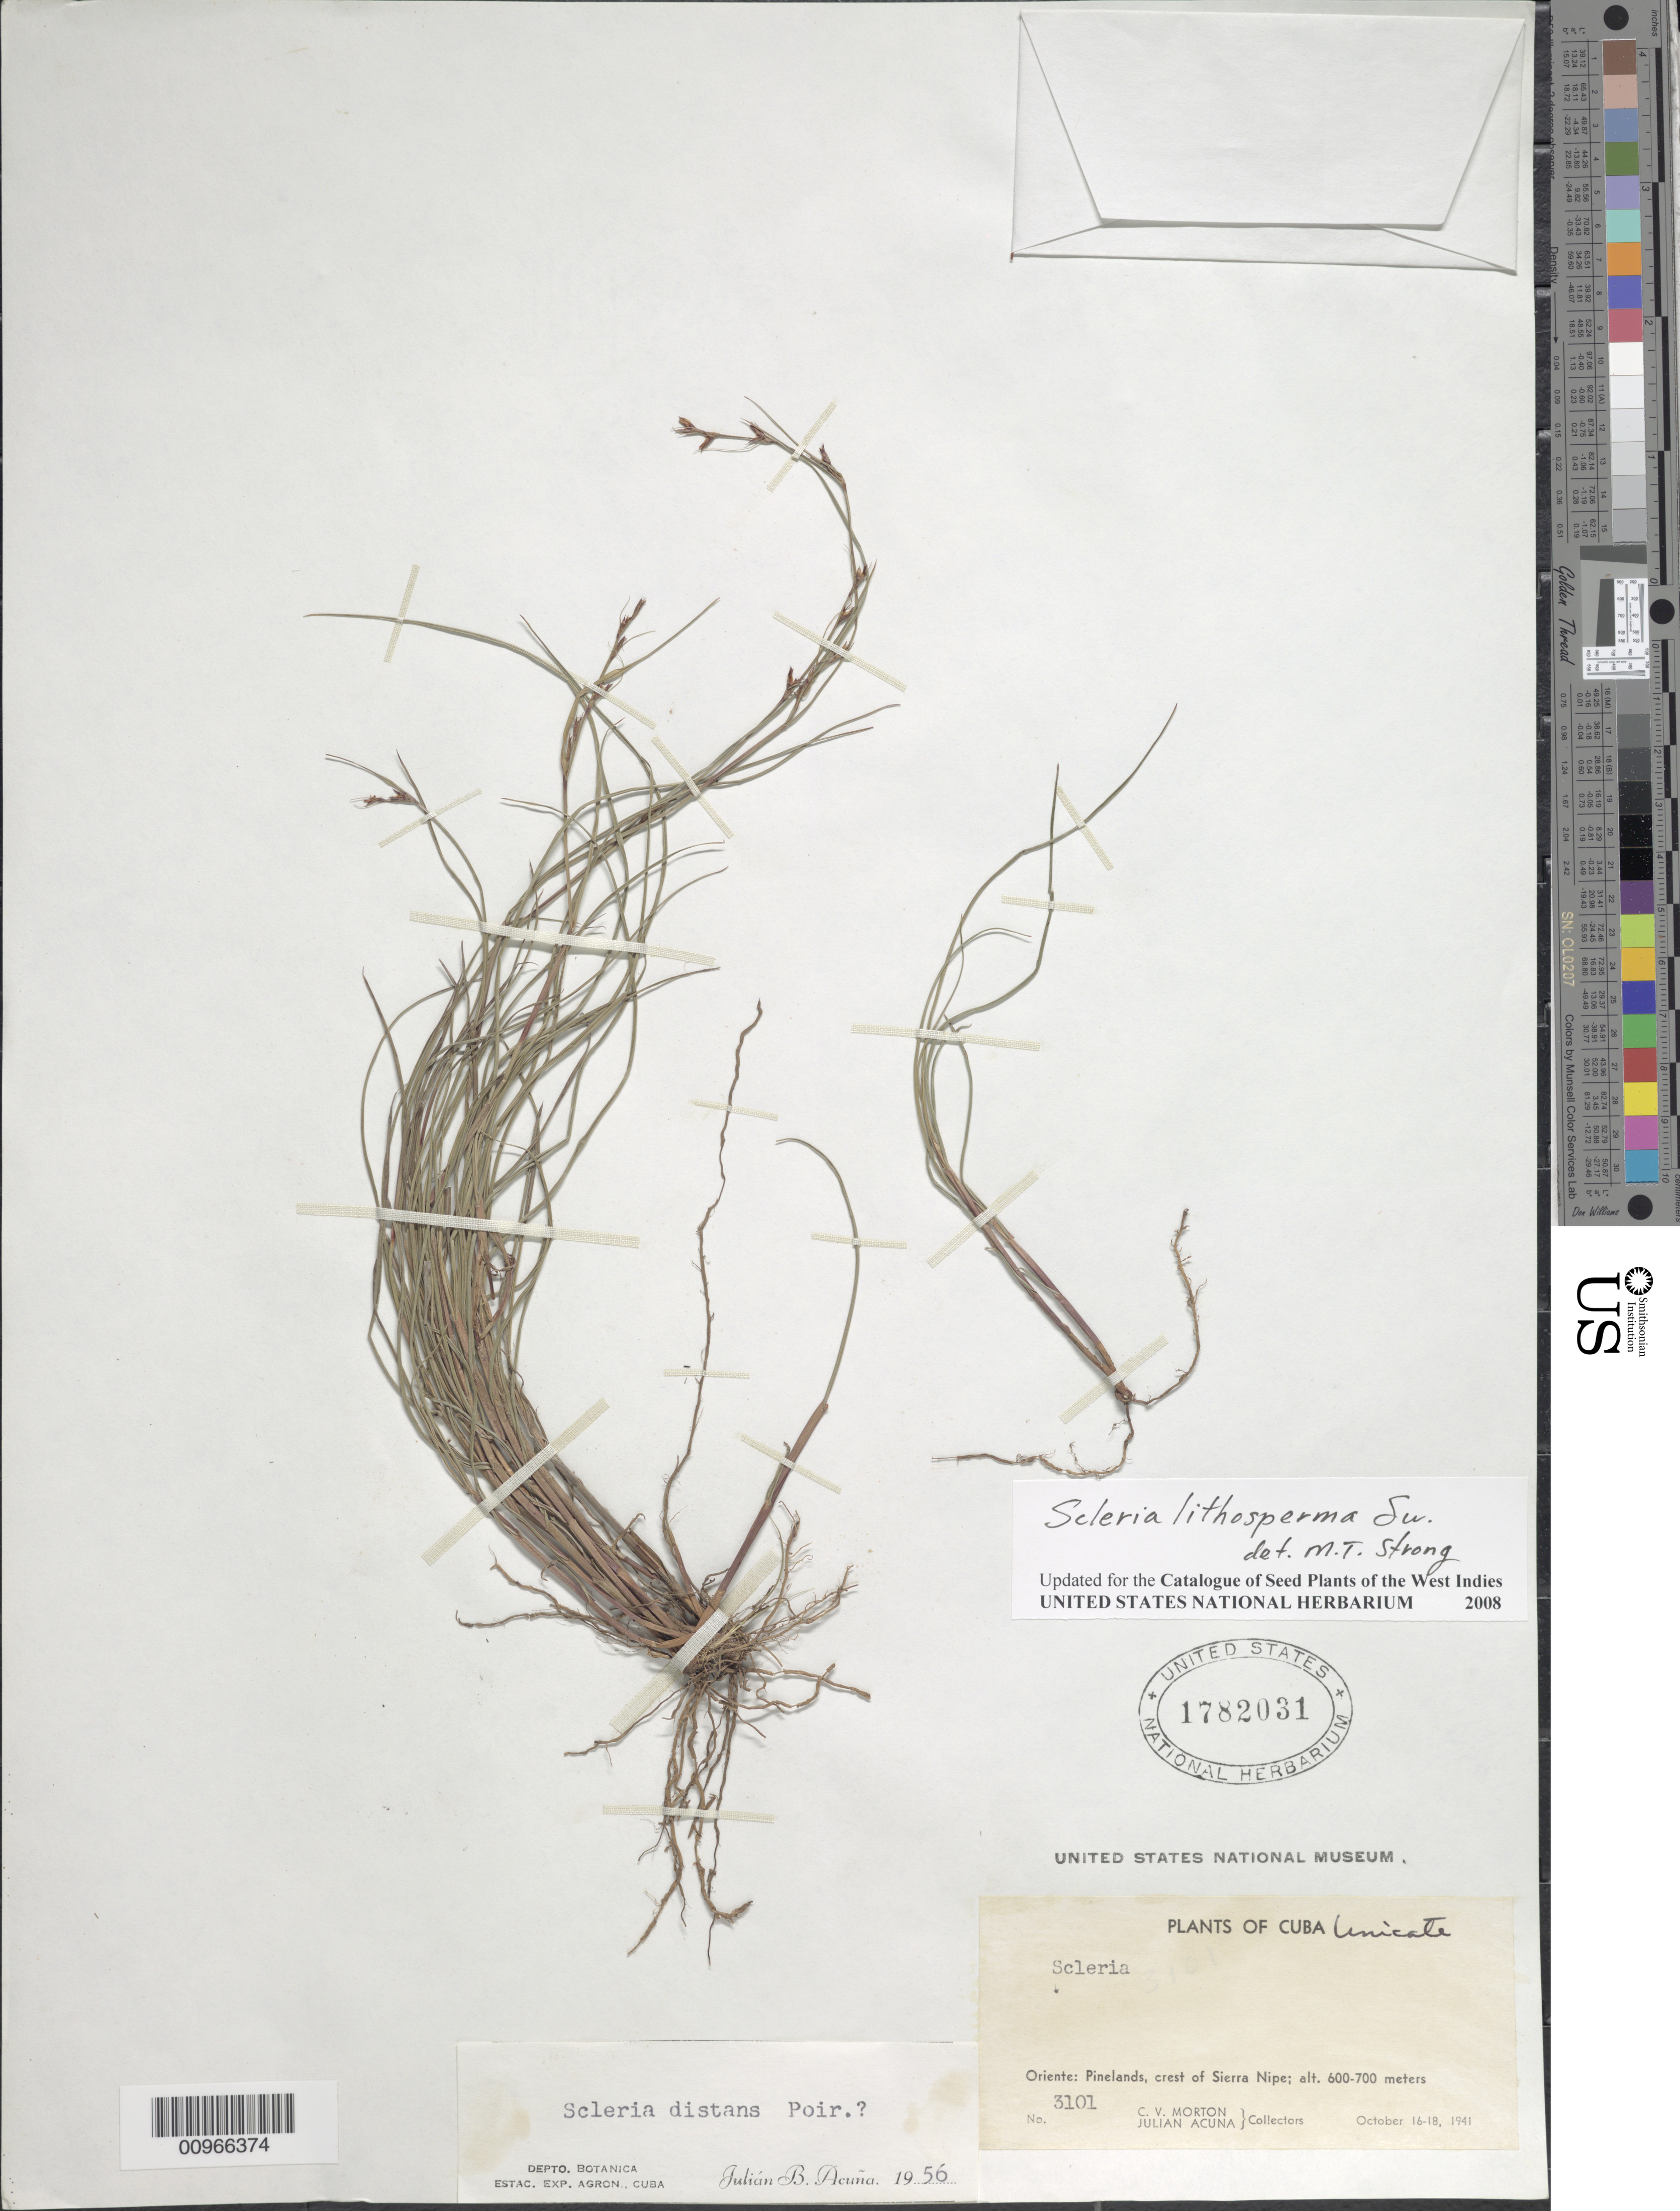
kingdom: Plantae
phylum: Tracheophyta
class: Liliopsida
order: Poales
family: Cyperaceae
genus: Scleria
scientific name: Scleria lithosperma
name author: (L.) Sw.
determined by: Strong, M. T., (US), Smithsonian Institution - National Museum of Natural History (UNITED STATES)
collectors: C. V. Morton & J. Acuña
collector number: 3101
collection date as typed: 16 Oct 1941 to 18 Oct 1941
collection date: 1941-10-16/1941-10-18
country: Cuba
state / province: Holguín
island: Cuba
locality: Crest of Sierra Nipe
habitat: Pinelands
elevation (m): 600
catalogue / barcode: US 1782031